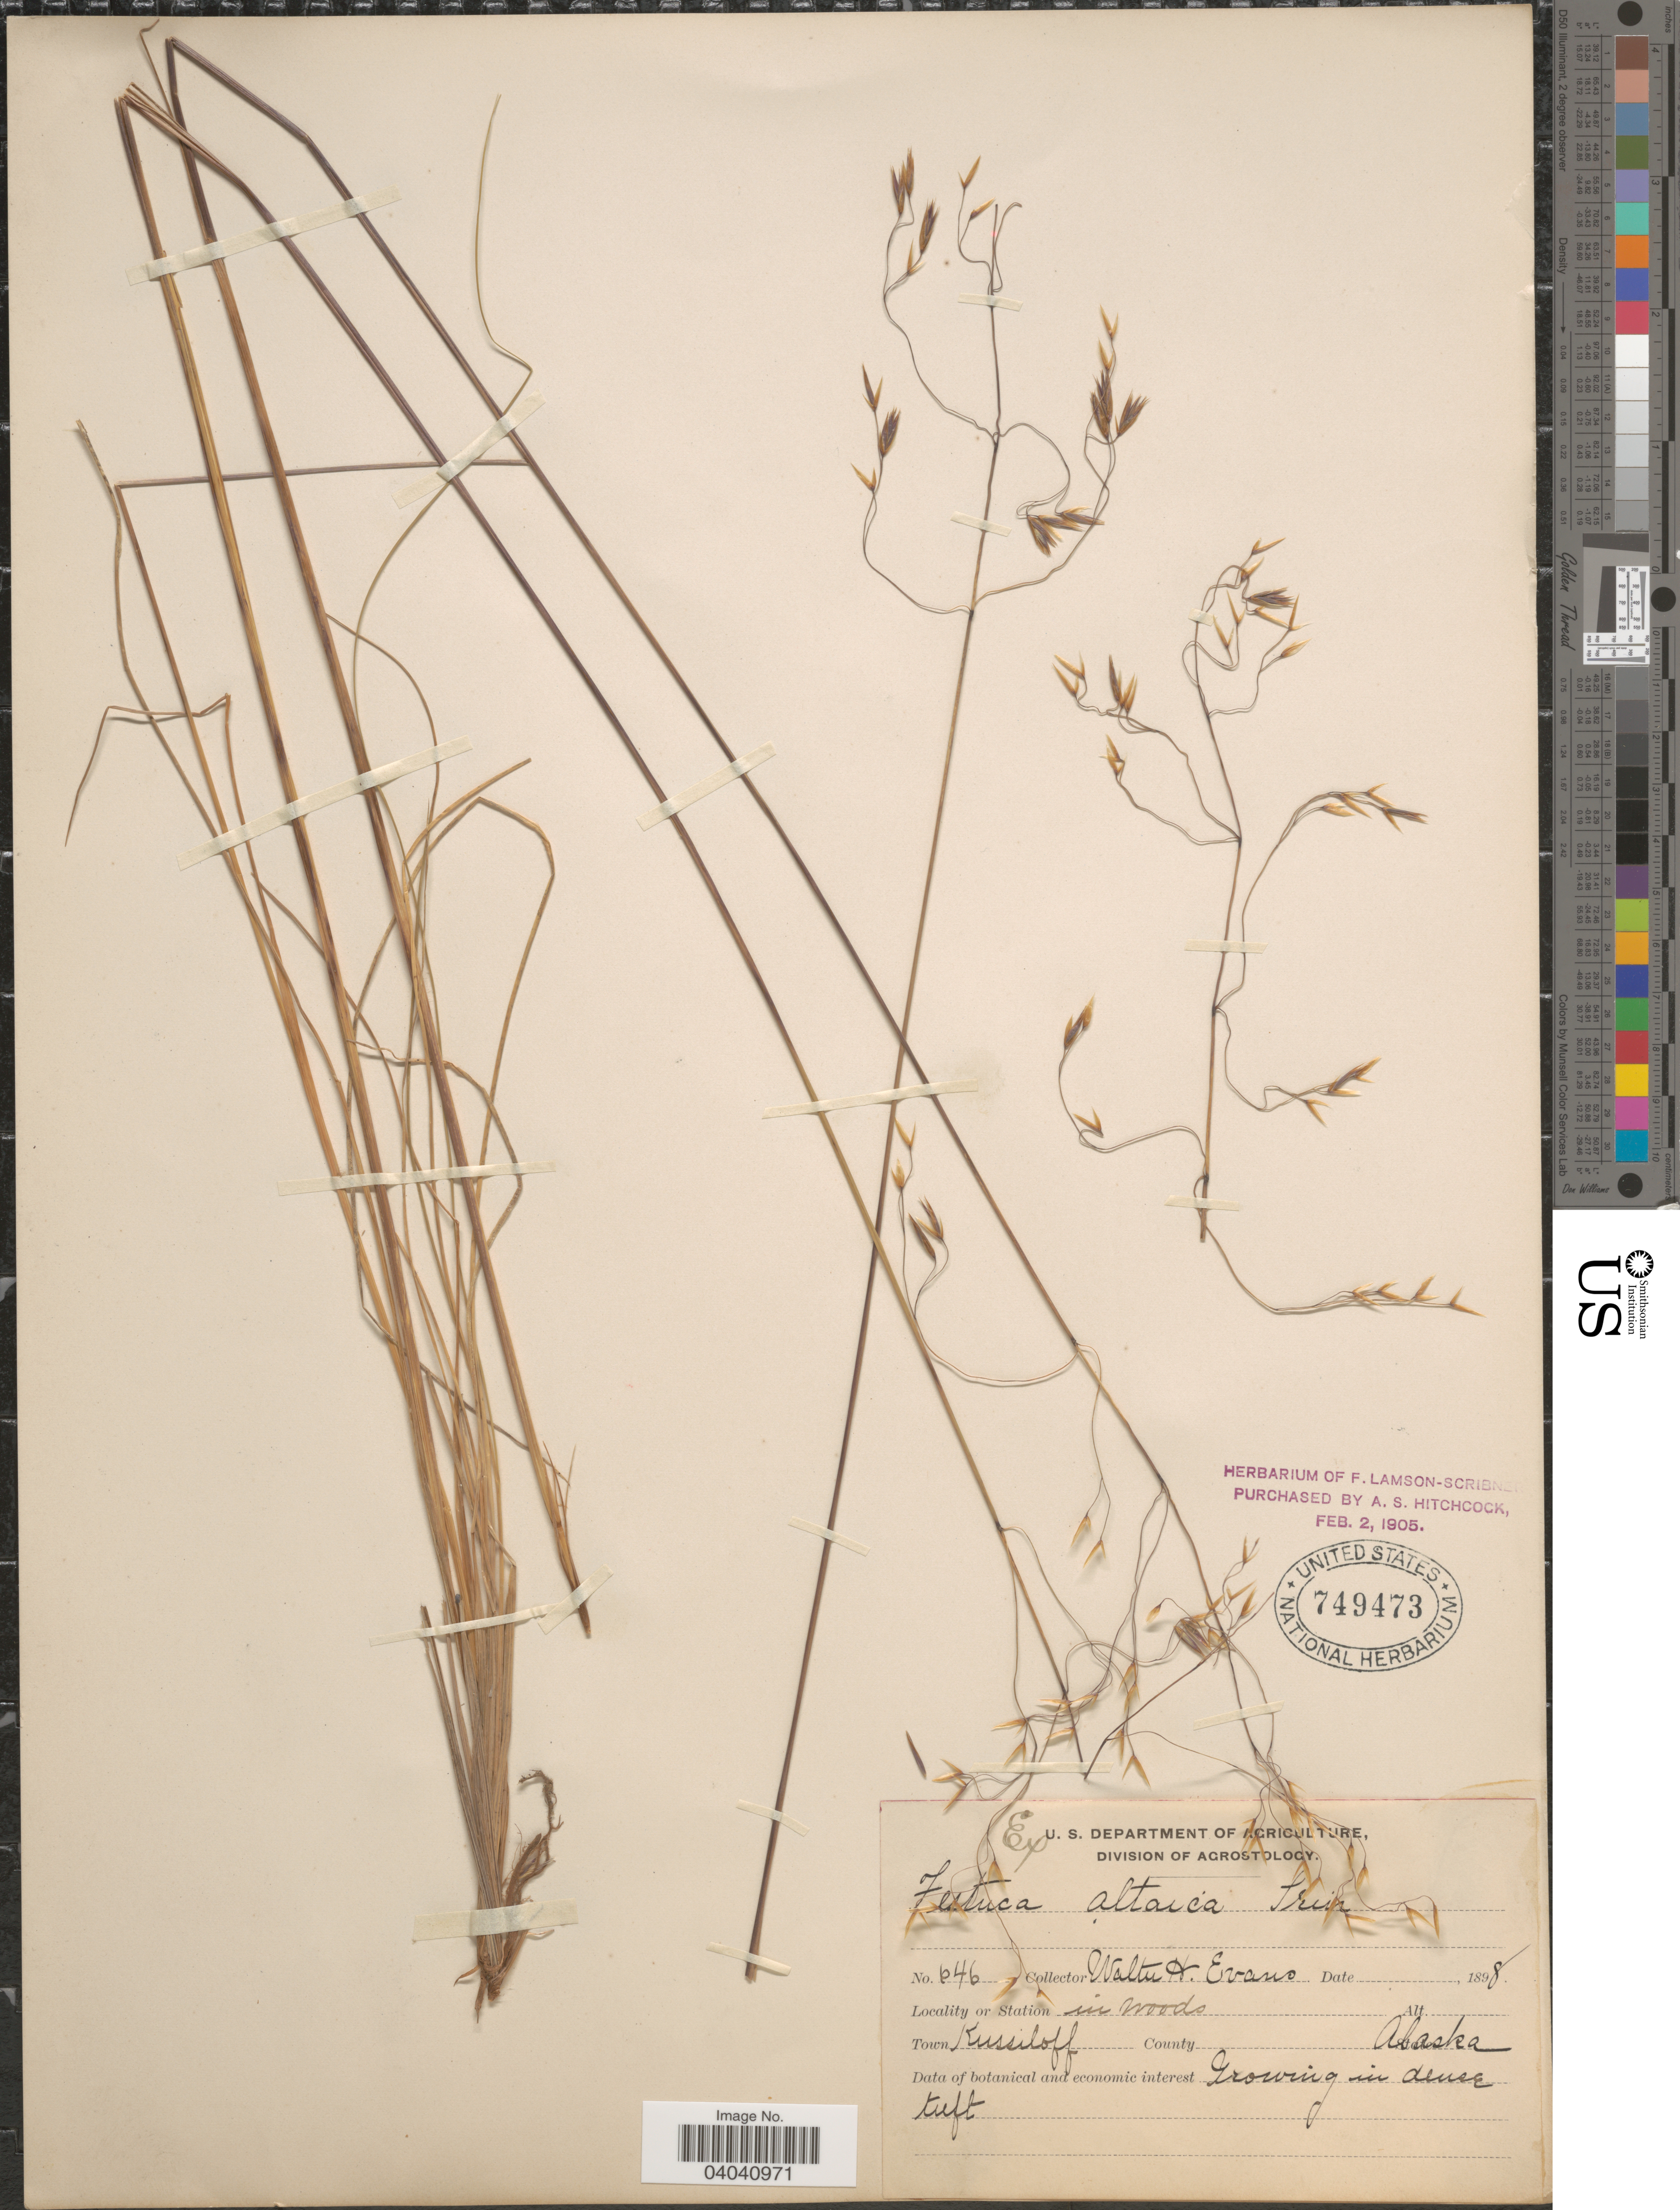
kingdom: Plantae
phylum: Tracheophyta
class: Liliopsida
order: Poales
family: Poaceae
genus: Festuca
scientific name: Festuca altaica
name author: Trin.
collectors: W. H. Evans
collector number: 646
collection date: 1898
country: United States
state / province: Alaska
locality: Town Kussiloff.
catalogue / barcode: US 749473